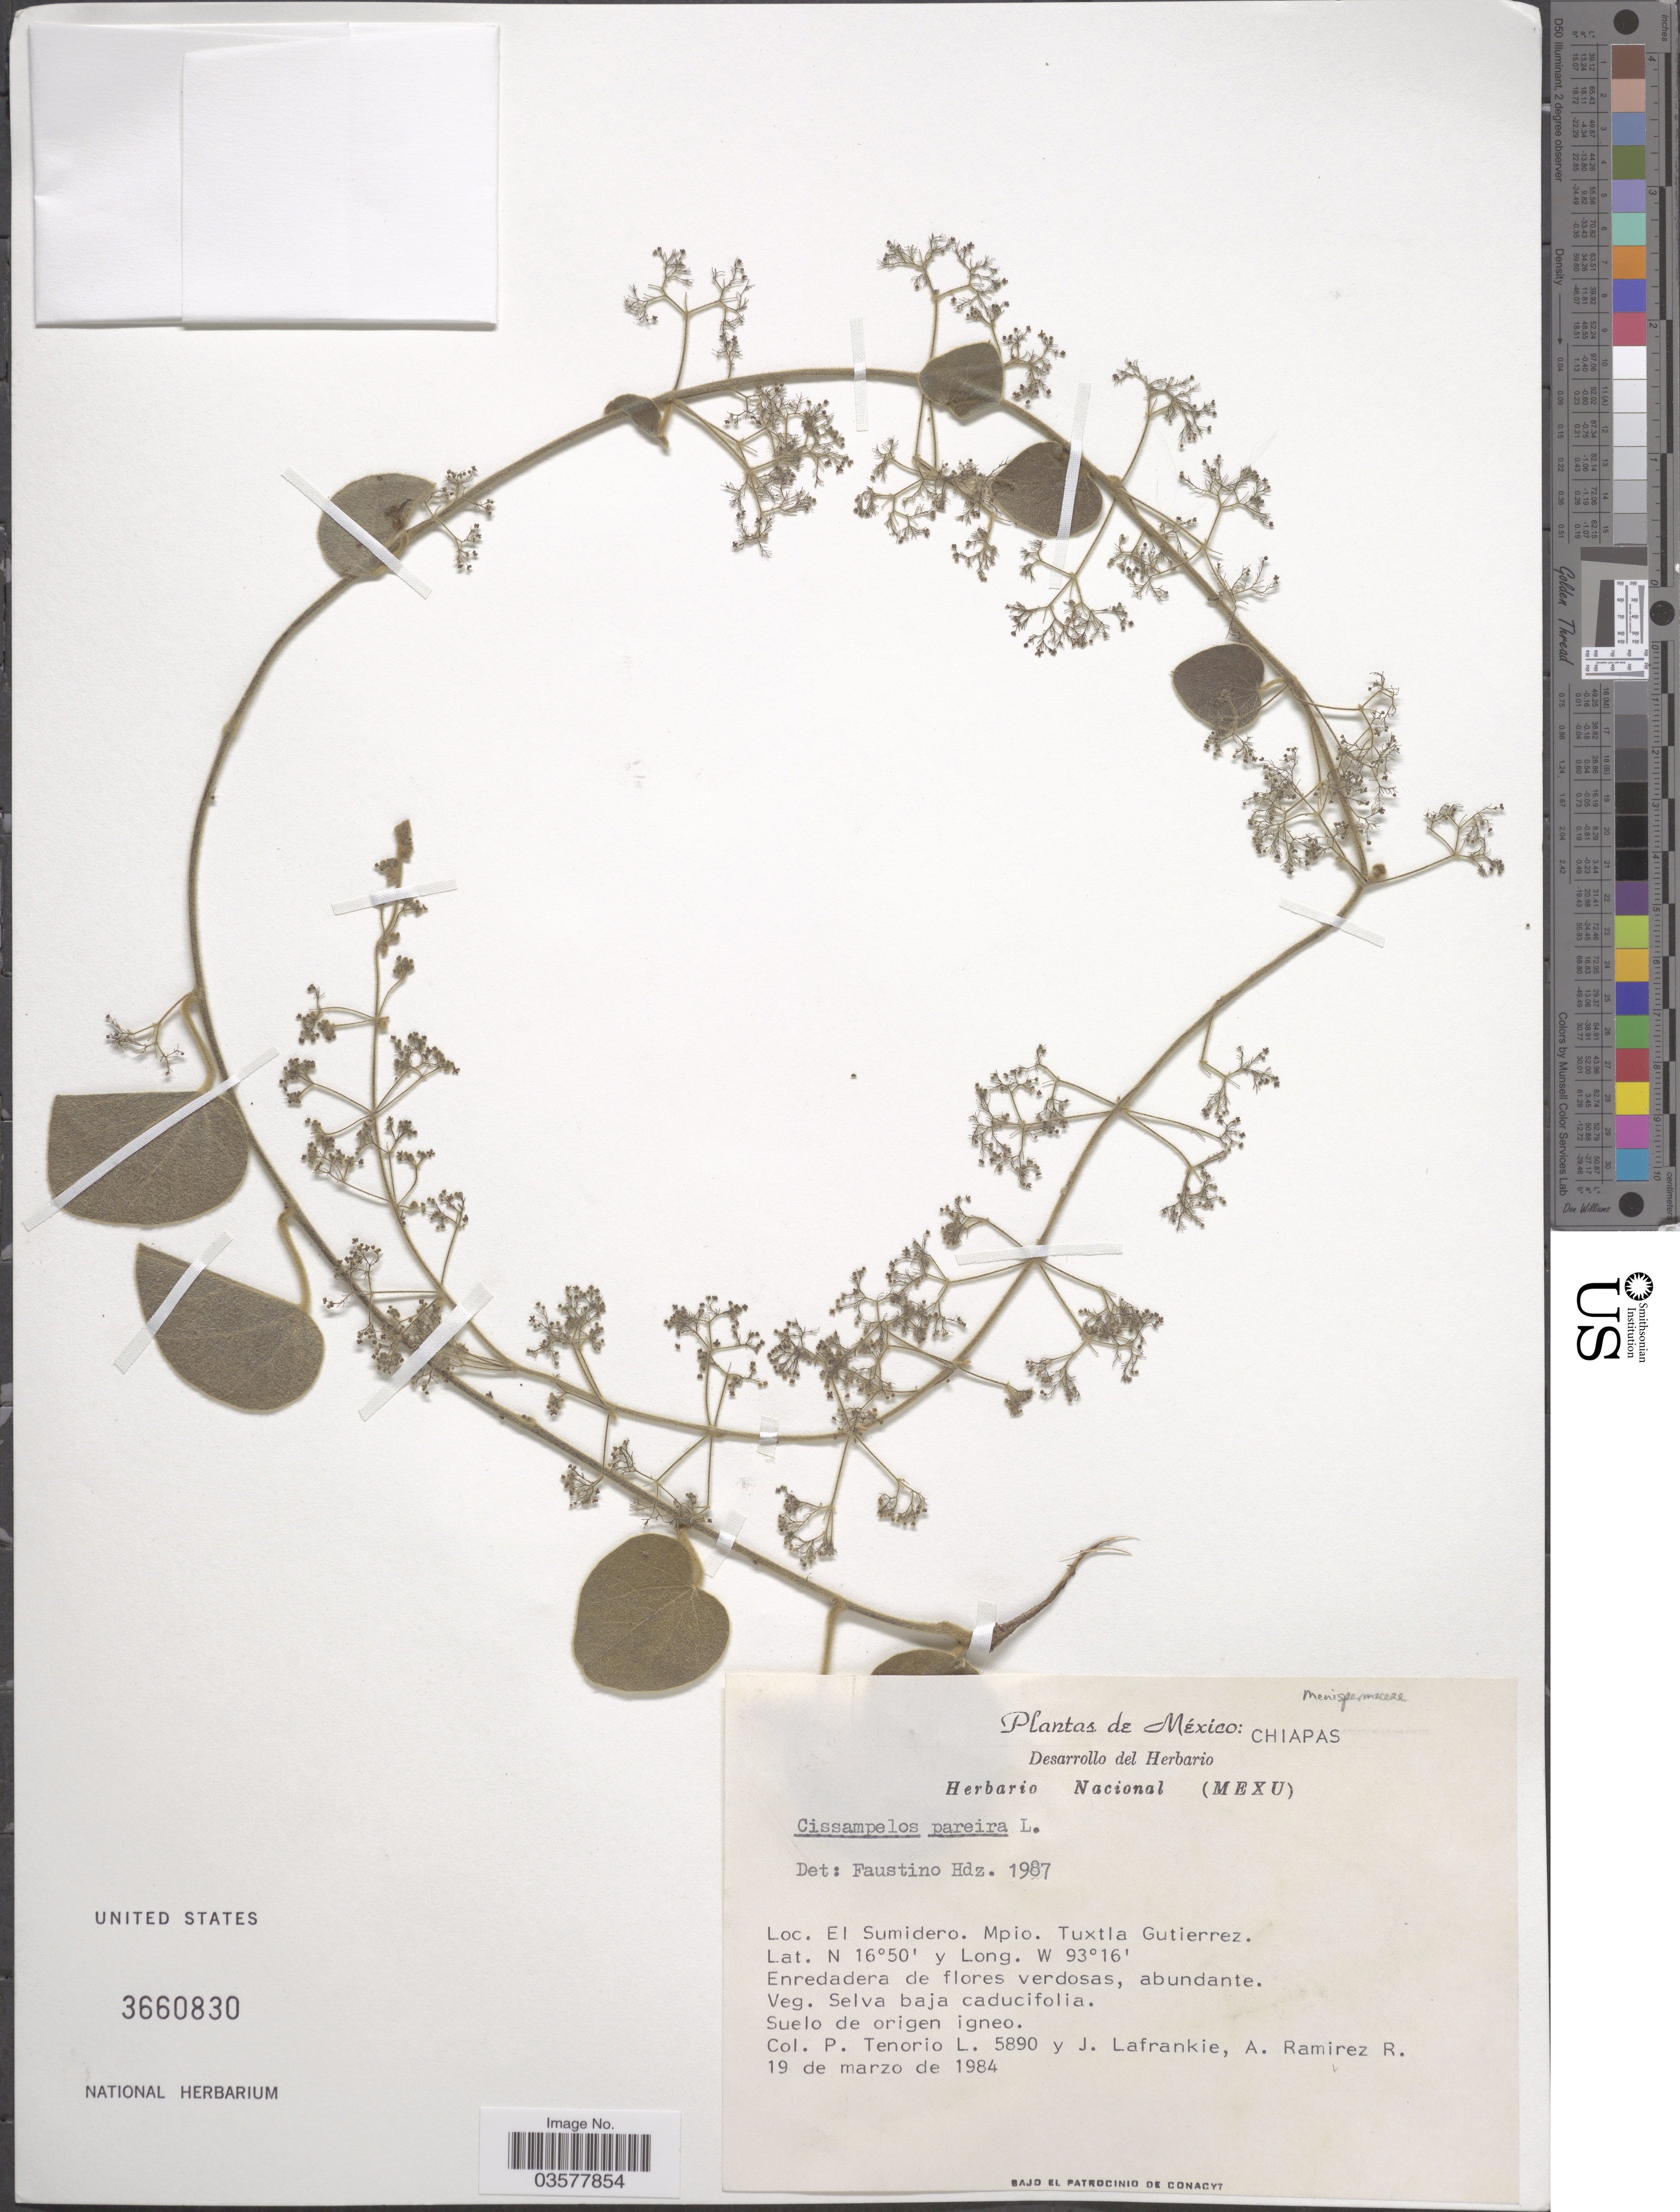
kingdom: Plantae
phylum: Tracheophyta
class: Magnoliopsida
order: Ranunculales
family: Menispermaceae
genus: Cissampelos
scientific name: Cissampelos pareira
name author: L.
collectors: P. Tenorio L., J. V. LaFrankie & A. Ramírez-Roa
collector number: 5890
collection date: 1984-03-19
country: Mexico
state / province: Chiapas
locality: El Sumidero. Mpio. Tuxtla Gutierrez.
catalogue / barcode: US 3660830